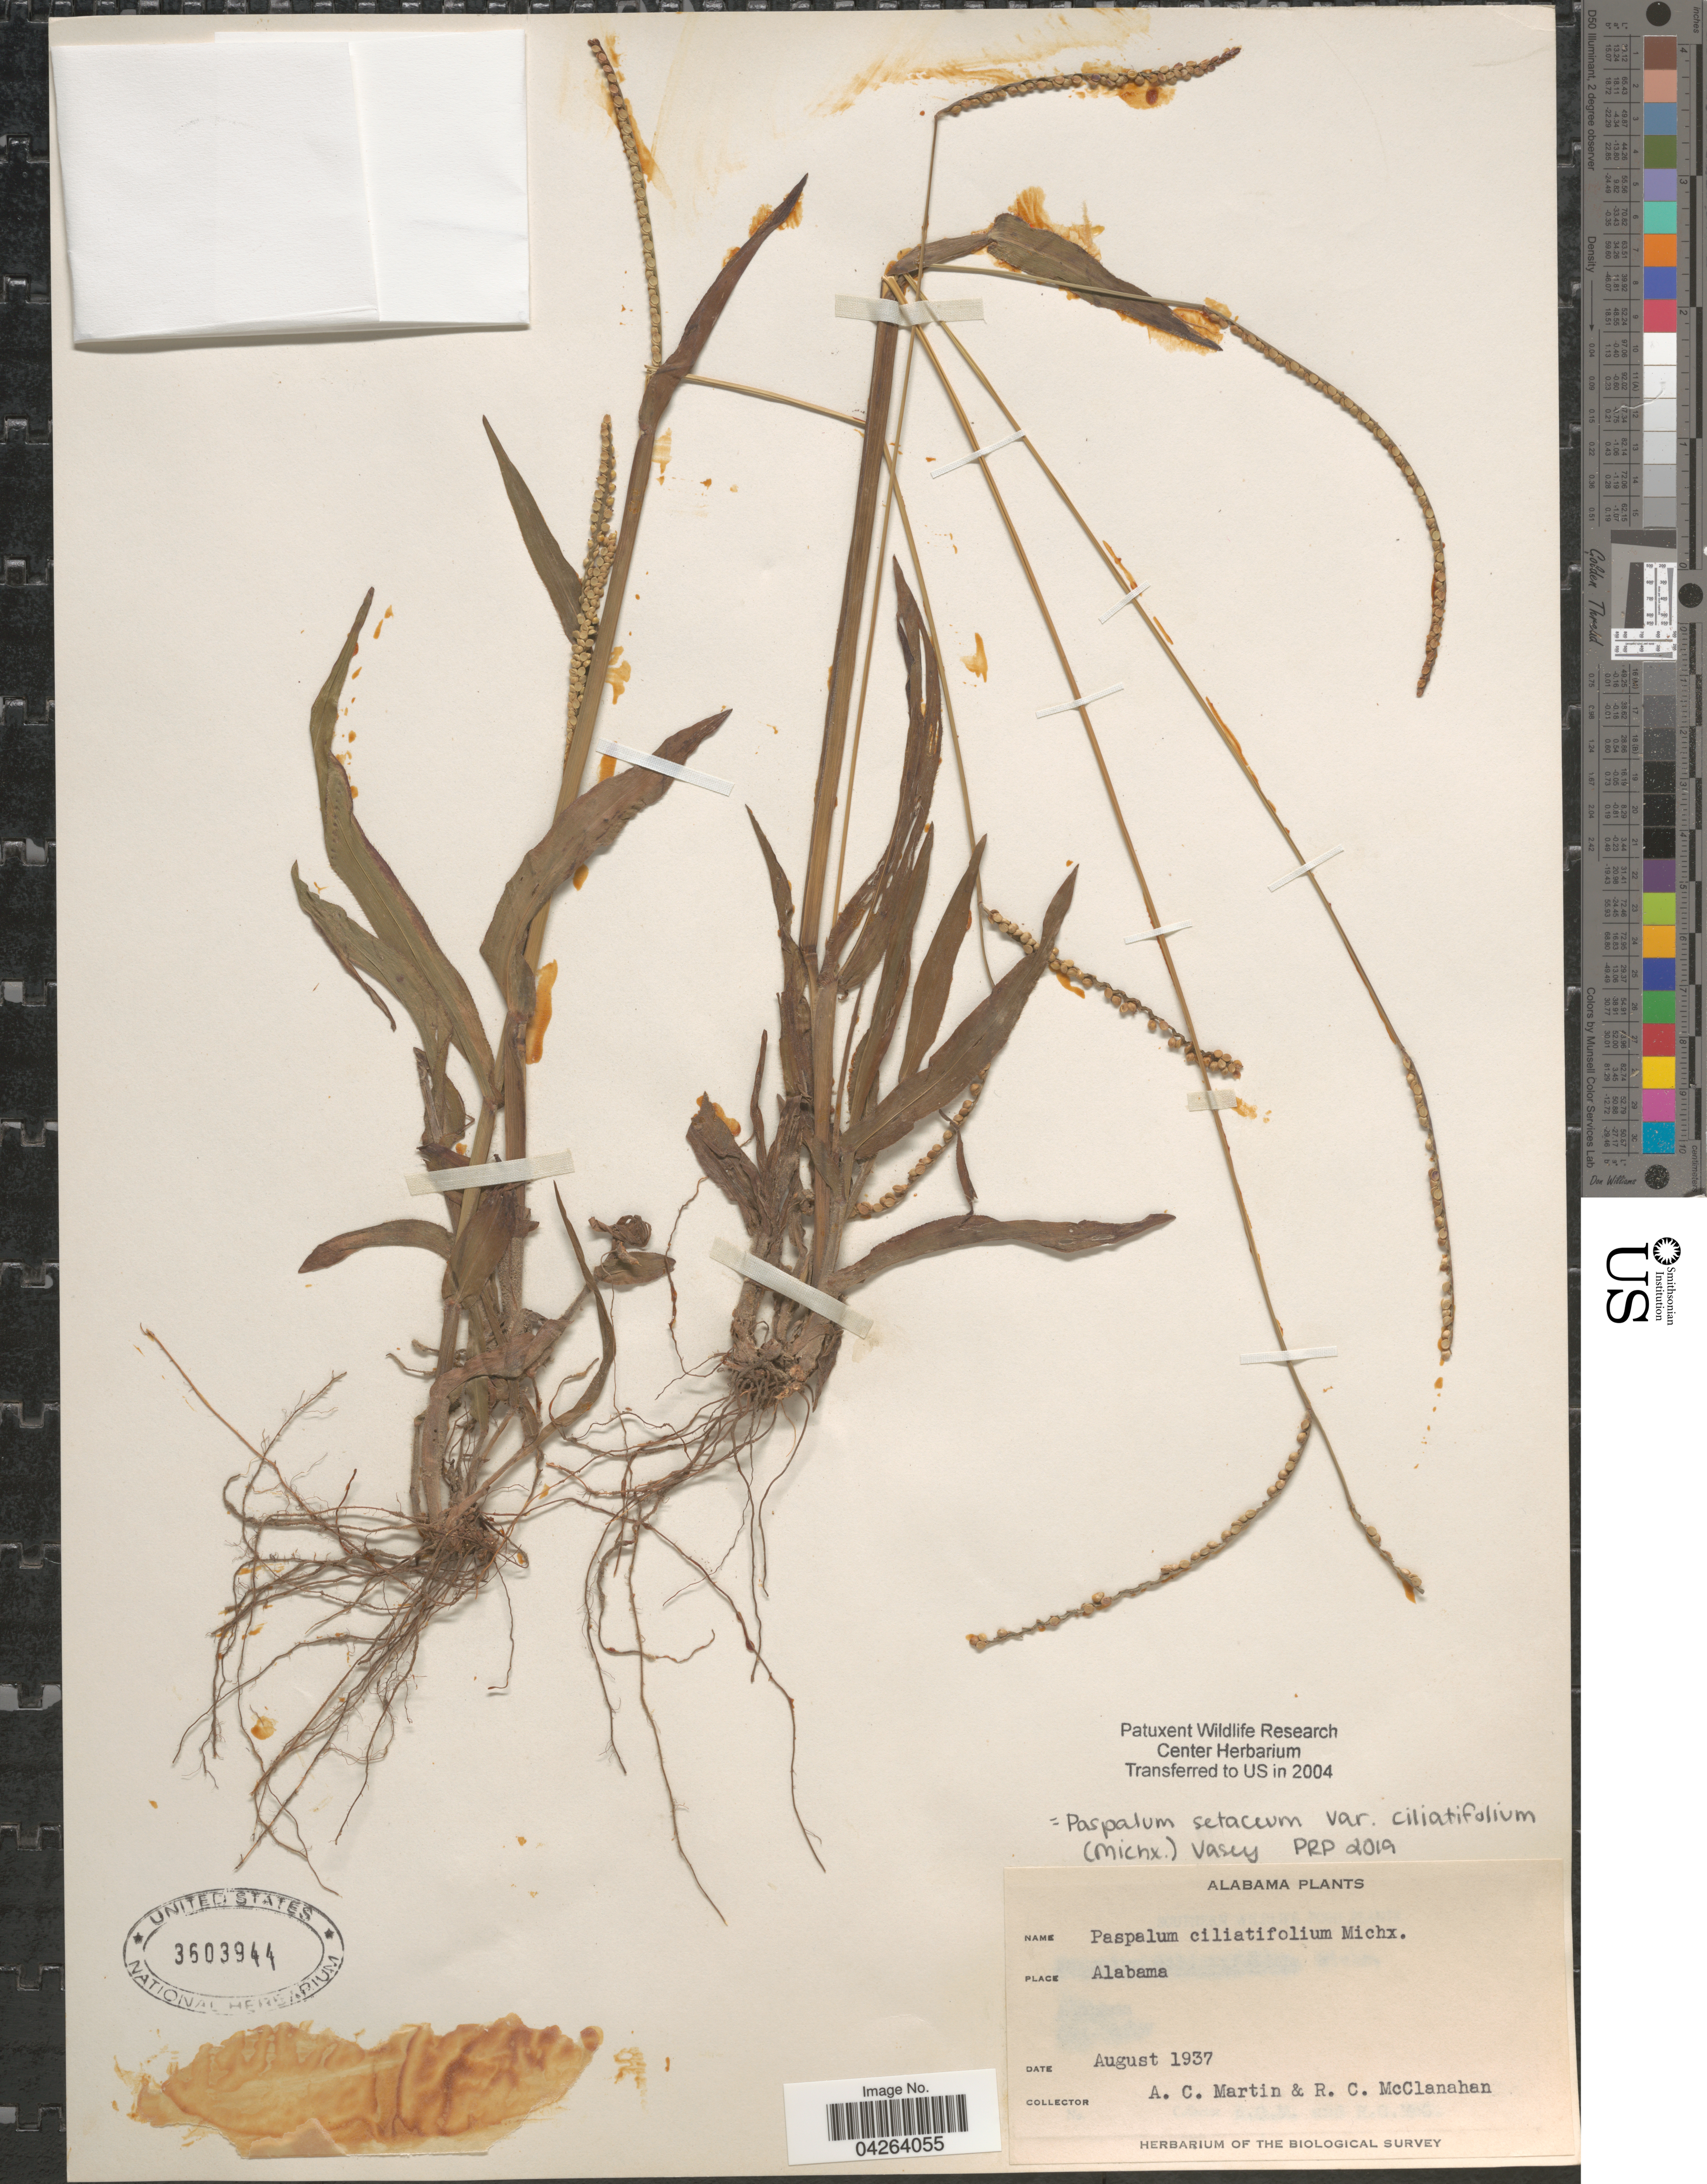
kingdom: Plantae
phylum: Tracheophyta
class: Liliopsida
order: Poales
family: Poaceae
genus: Paspalum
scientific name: Paspalum setaceum var. ciliatifolium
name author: (Michx.) Vasey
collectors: A. C. Martin & R. McClanahan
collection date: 1937-08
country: United States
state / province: Alabama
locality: The Biological Survey.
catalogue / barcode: US 3603944